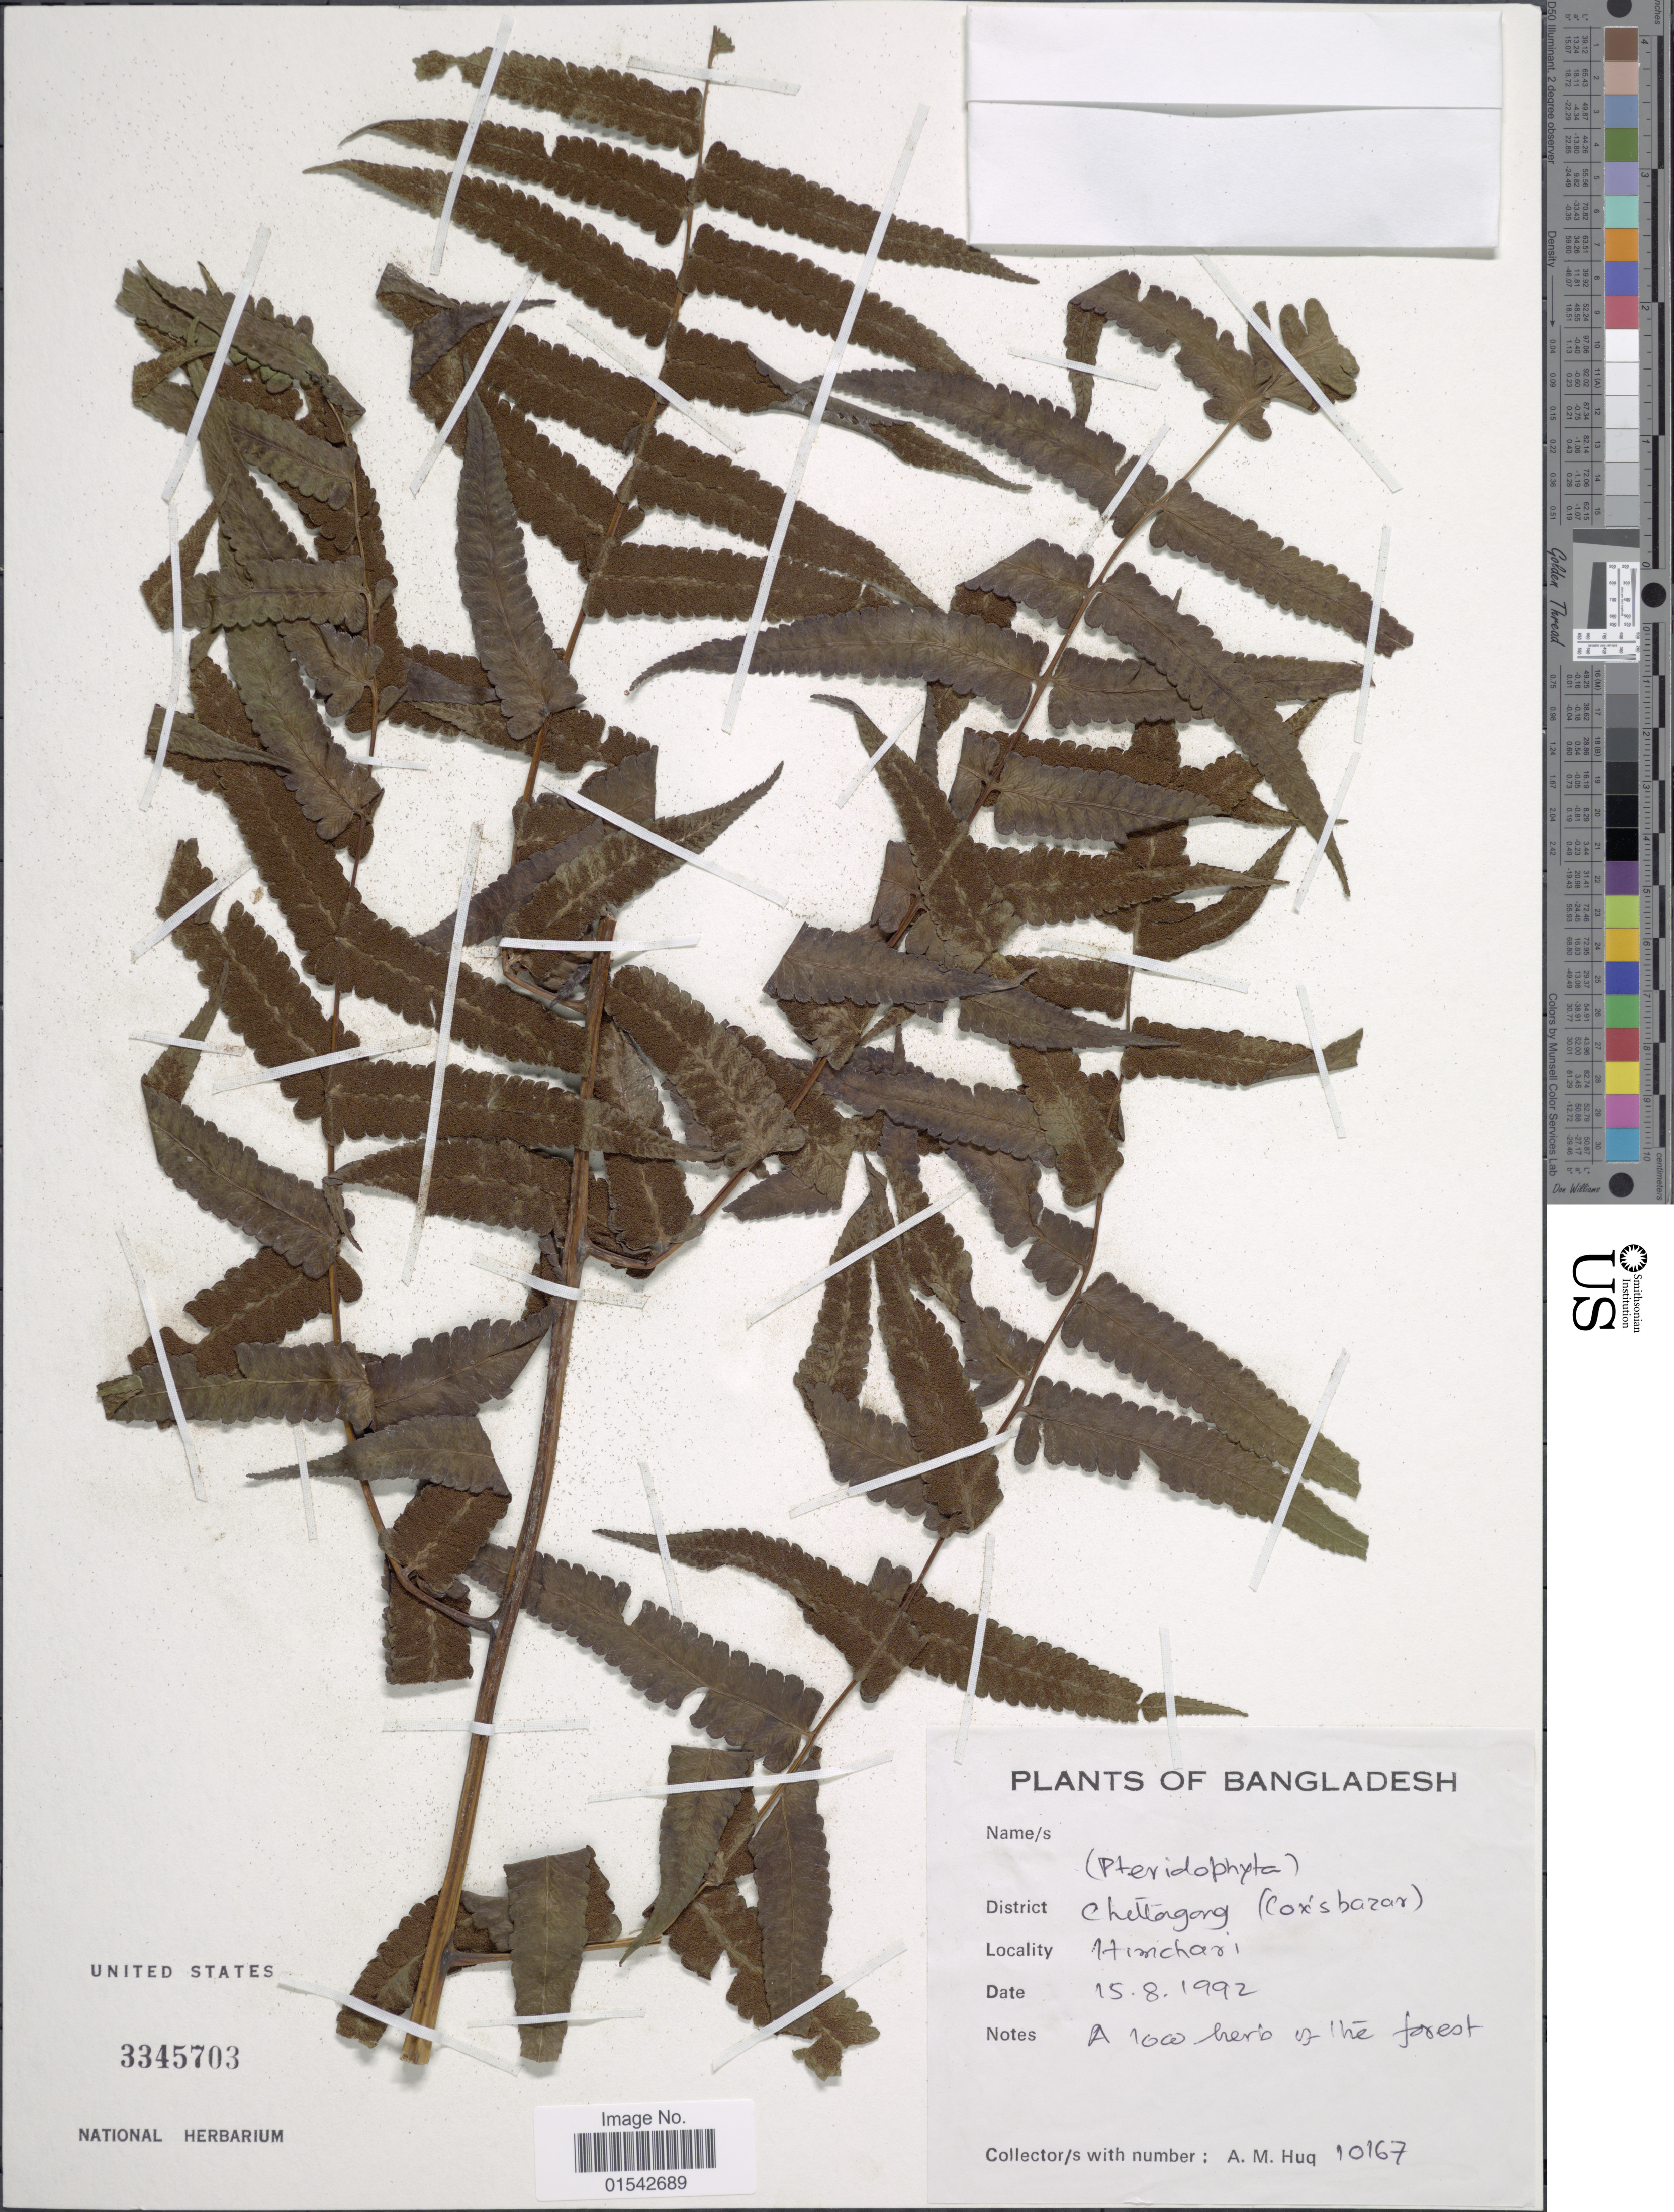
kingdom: Plantae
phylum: Tracheophyta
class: Polypodiopsida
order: Polypodiales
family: Thelypteridaceae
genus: Cyclosorus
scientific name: Cyclosorus sp.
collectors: A. M. Huq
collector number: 10167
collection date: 1992-08-15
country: Bangladesh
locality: District Chettagorg (Cox's bazar) [interpreted]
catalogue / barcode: US 3345703